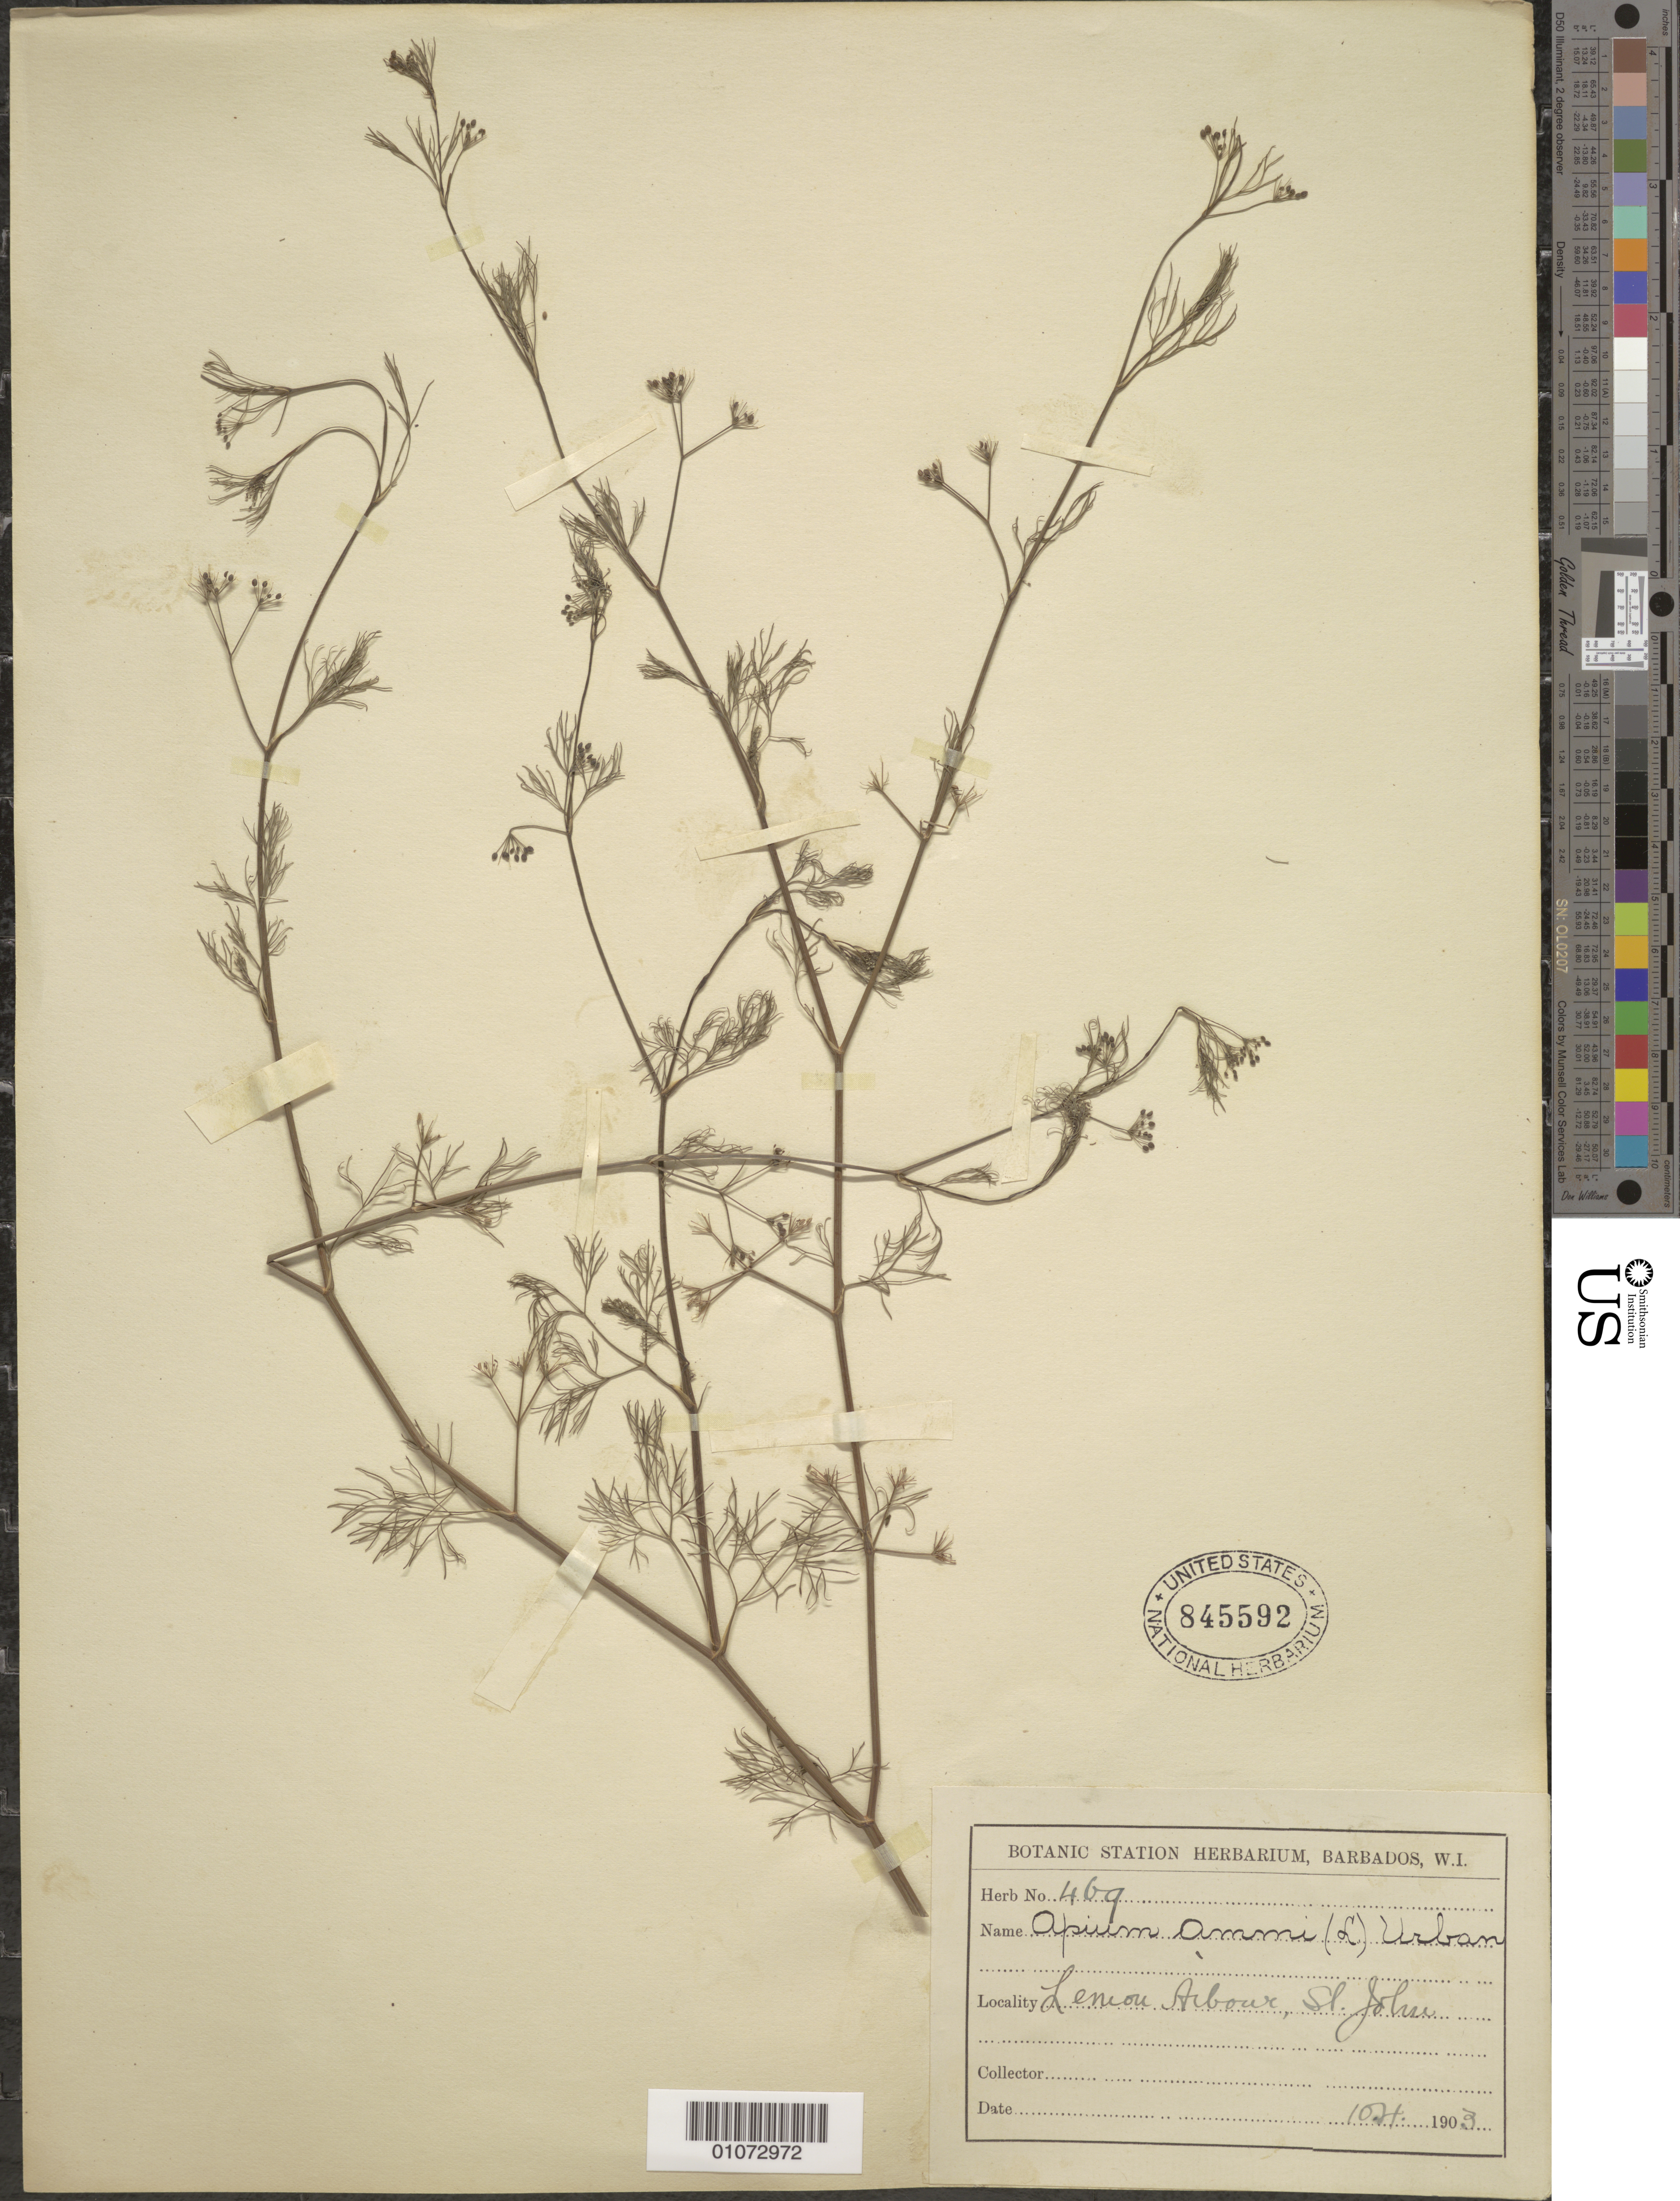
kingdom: Plantae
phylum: Tracheophyta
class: Magnoliopsida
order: Apiales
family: Apiaceae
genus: Apium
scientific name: Apium ammi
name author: (Jacq.) Urb.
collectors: ex herb. Bot. Sta. Barbados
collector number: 469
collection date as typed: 21 Oct 1903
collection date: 1903-10-21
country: Barbados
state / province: Saint John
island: Barbados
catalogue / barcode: US 845592